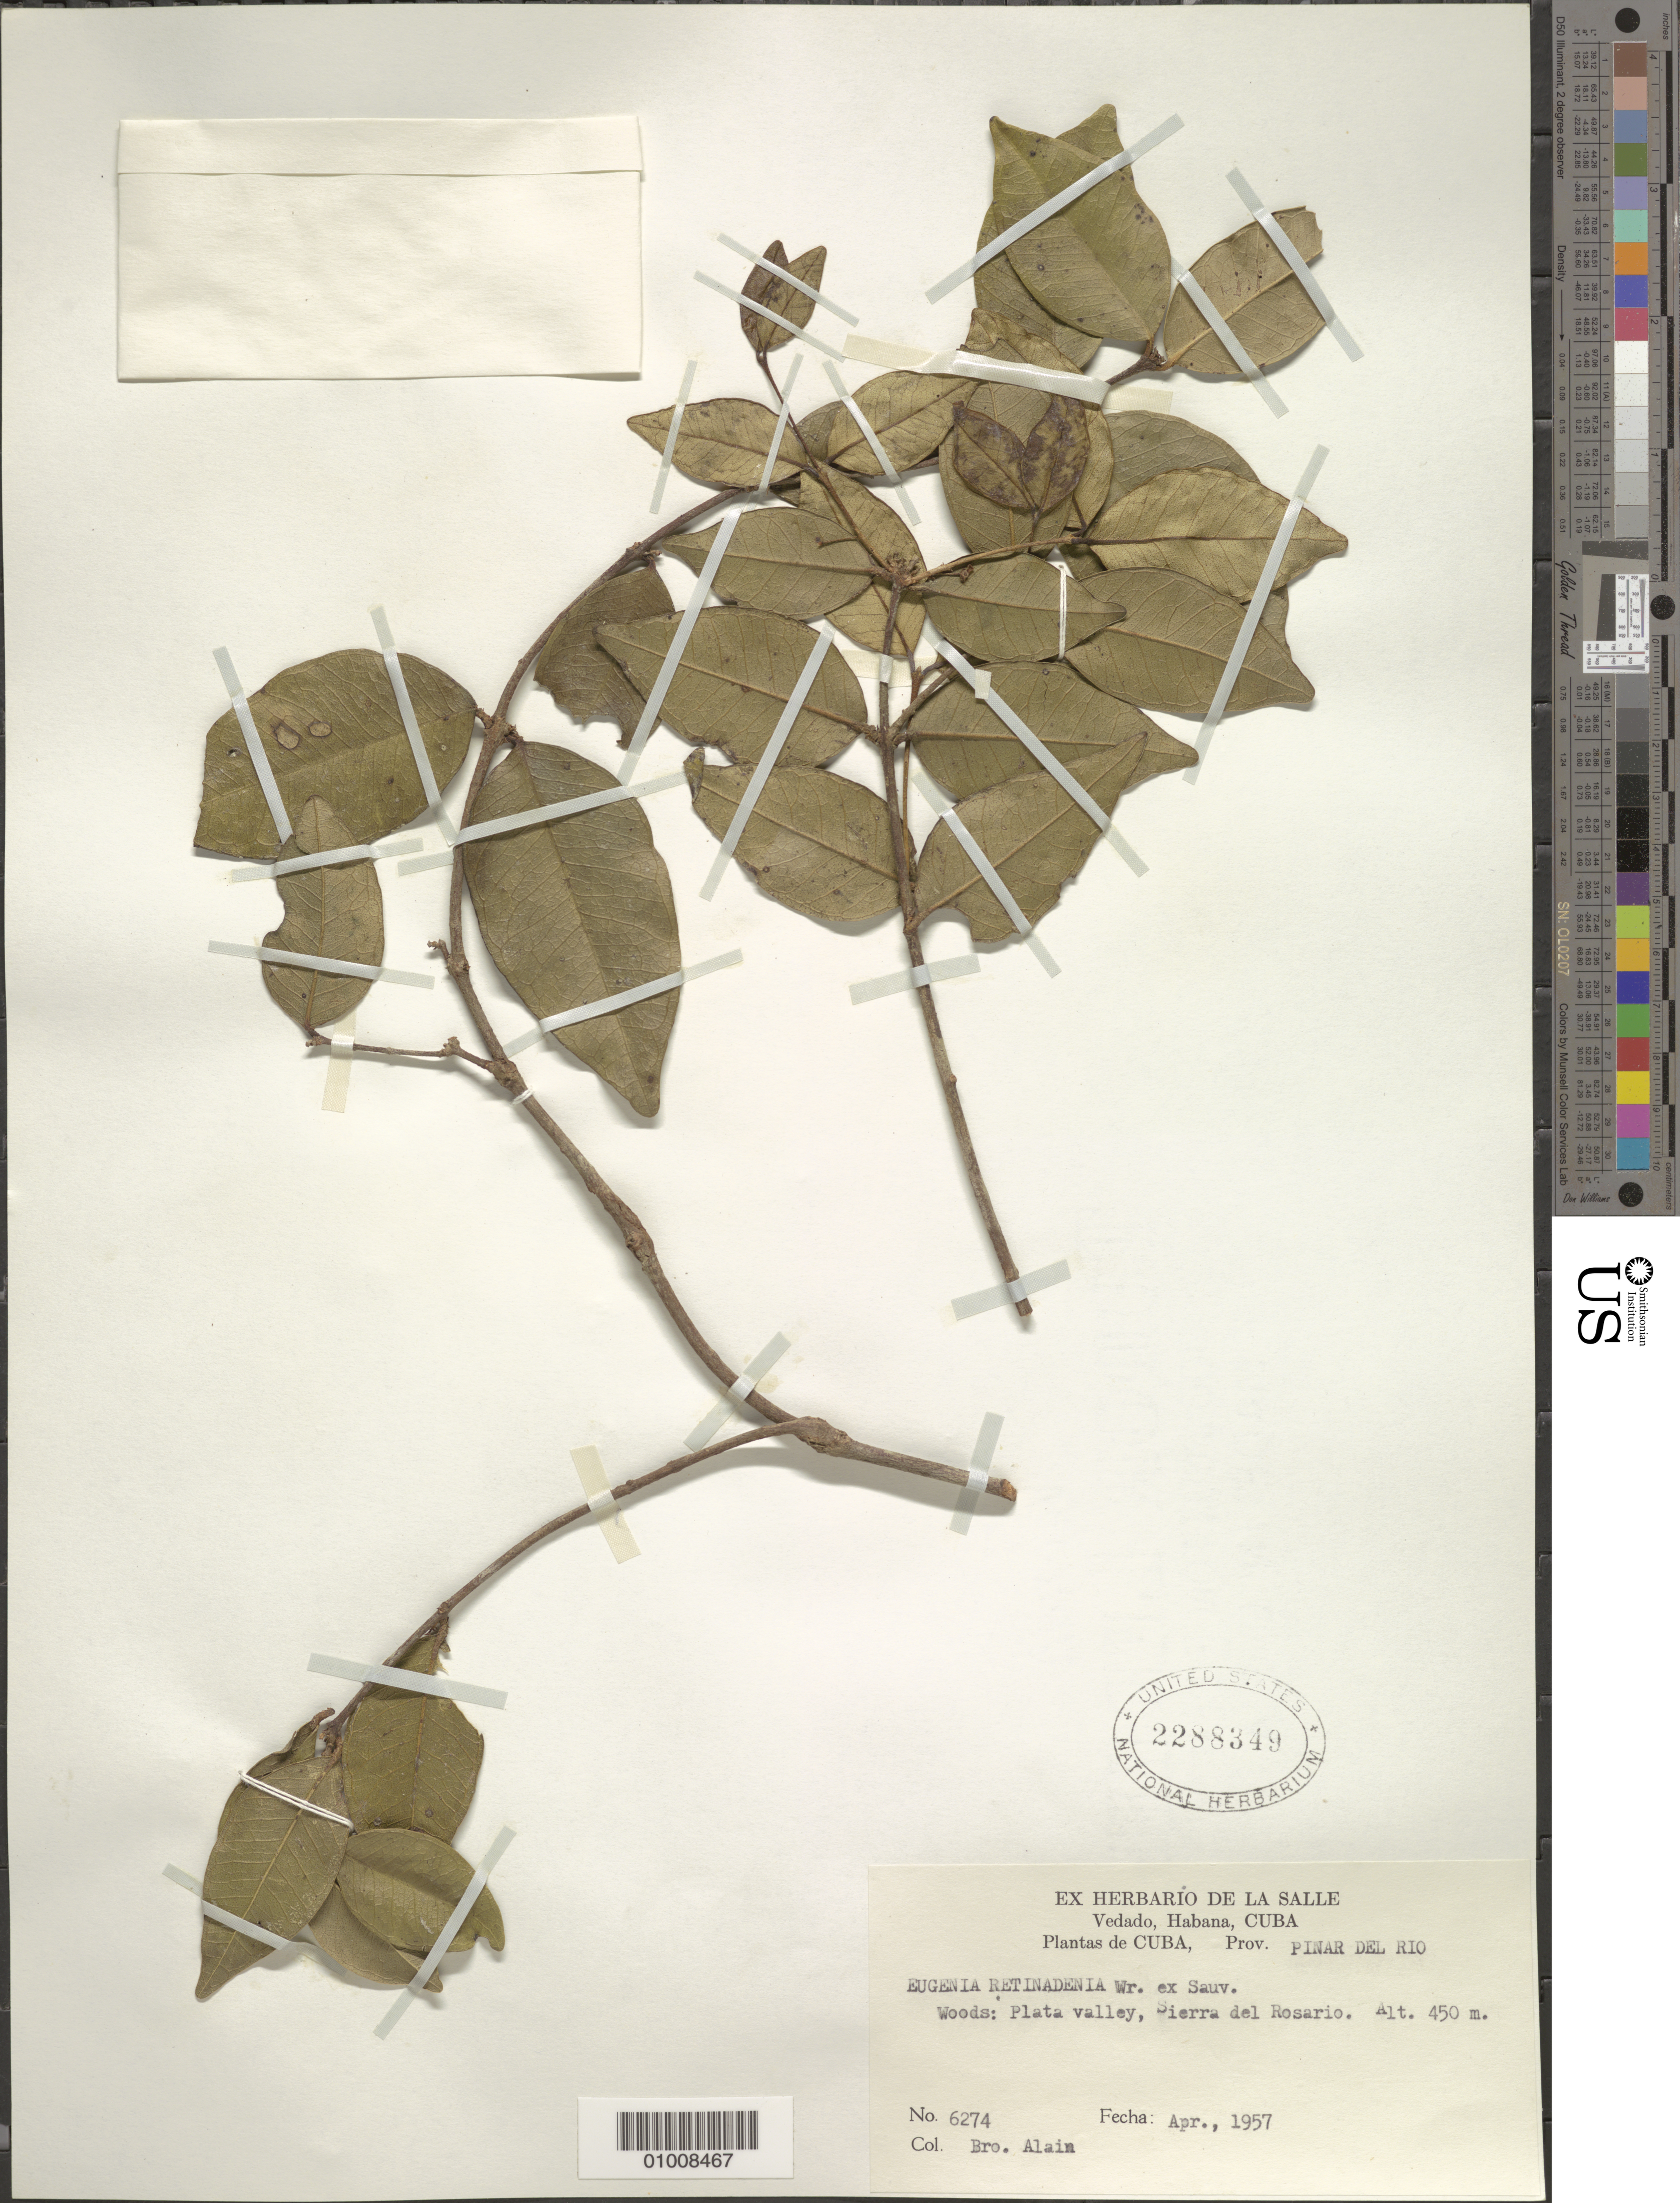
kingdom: Plantae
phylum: Tracheophyta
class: Magnoliopsida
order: Myrtales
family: Myrtaceae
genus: Eugenia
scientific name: Eugenia retinadenia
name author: C. Wright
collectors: A. H. Liogier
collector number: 6274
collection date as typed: Apr 1957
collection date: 1957-04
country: Cuba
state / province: Pinar del Rio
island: Cuba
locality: Plata Valley, Sierra del Rosario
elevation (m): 450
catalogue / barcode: US 2288349